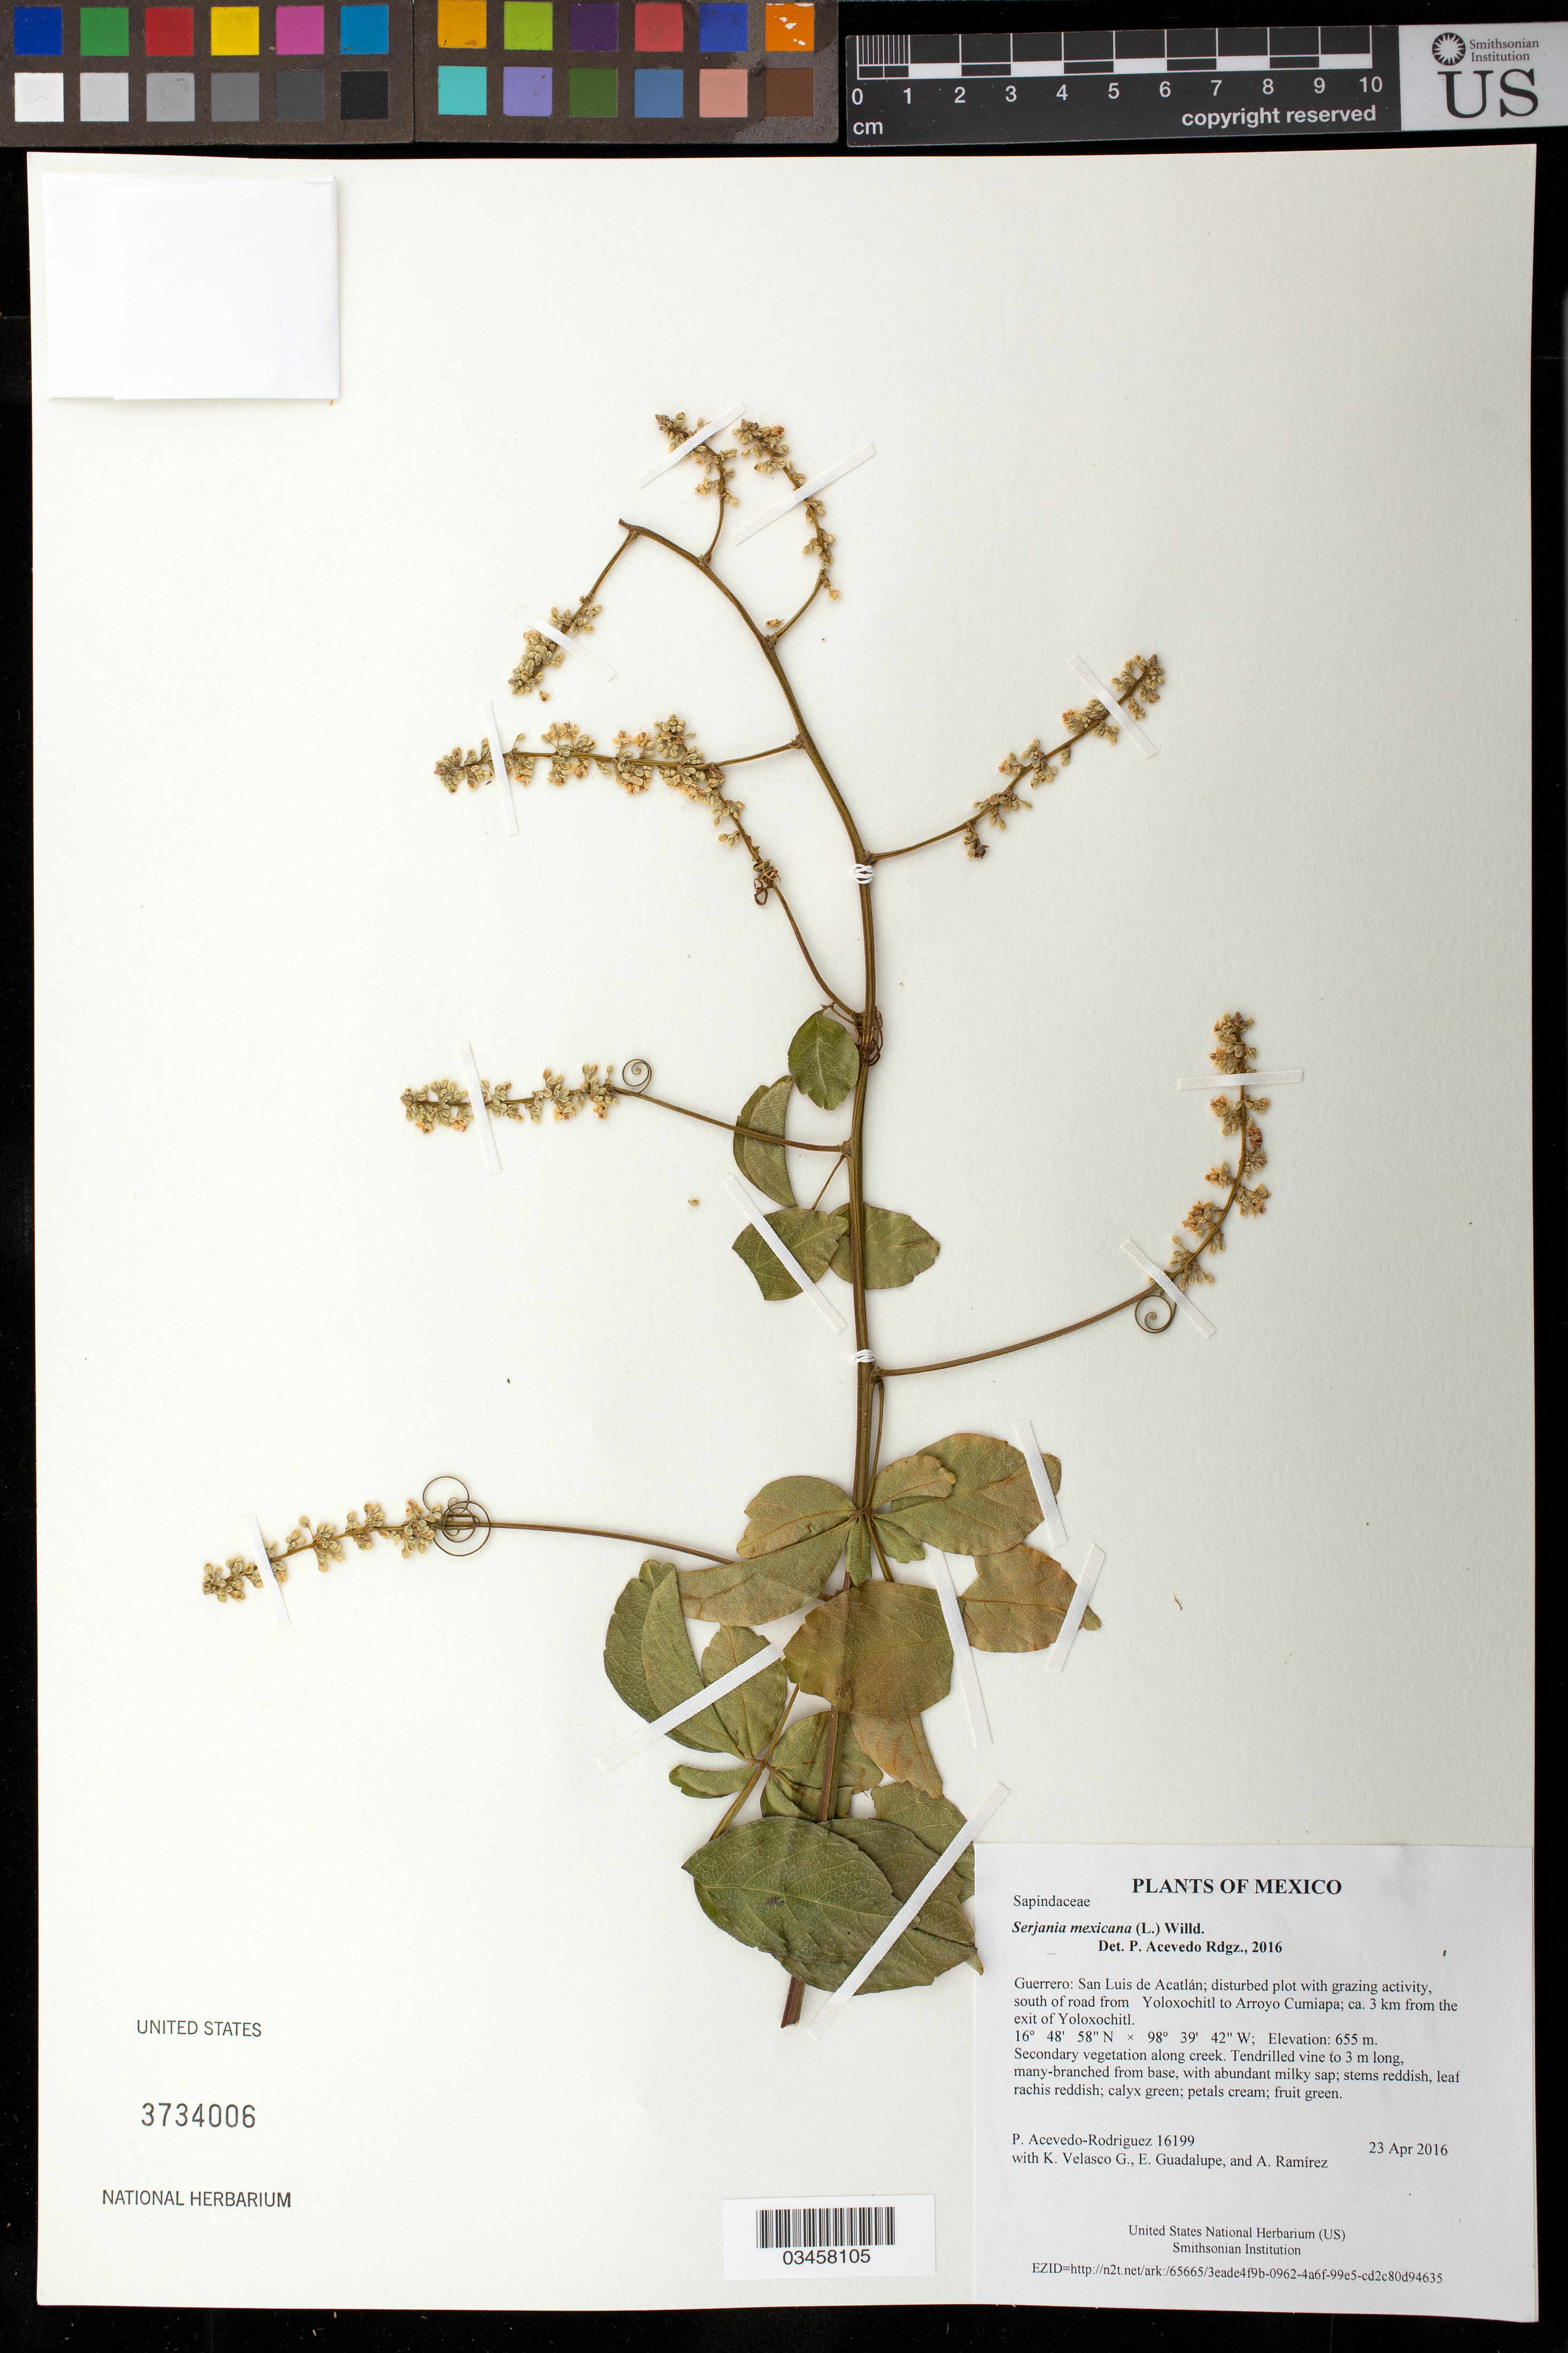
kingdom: Plantae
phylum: Tracheophyta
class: Magnoliopsida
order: Sapindales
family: Sapindaceae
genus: Serjania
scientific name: Serjania mexicana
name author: (L.) Willd.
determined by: Acevedo-Rodríguez, P., (BOT), Smithsonian Institution - National Museum of Natural History (UNITED STATES)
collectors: P. Acevedo-Rodr.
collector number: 16199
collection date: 2016-04-23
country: México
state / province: Guerrero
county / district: San Luis Acatlán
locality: PUEBLO: Yoloxóchitl; LOCALIDAD EXACTA: Disturbed plot with grazing activity, south of road from Yoloxochitl to Arroyo Cumiapa; ca. 3 km from the exit of Yoloxochitl.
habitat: Secondary vegetation along creek.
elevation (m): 655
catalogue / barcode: US 3734006